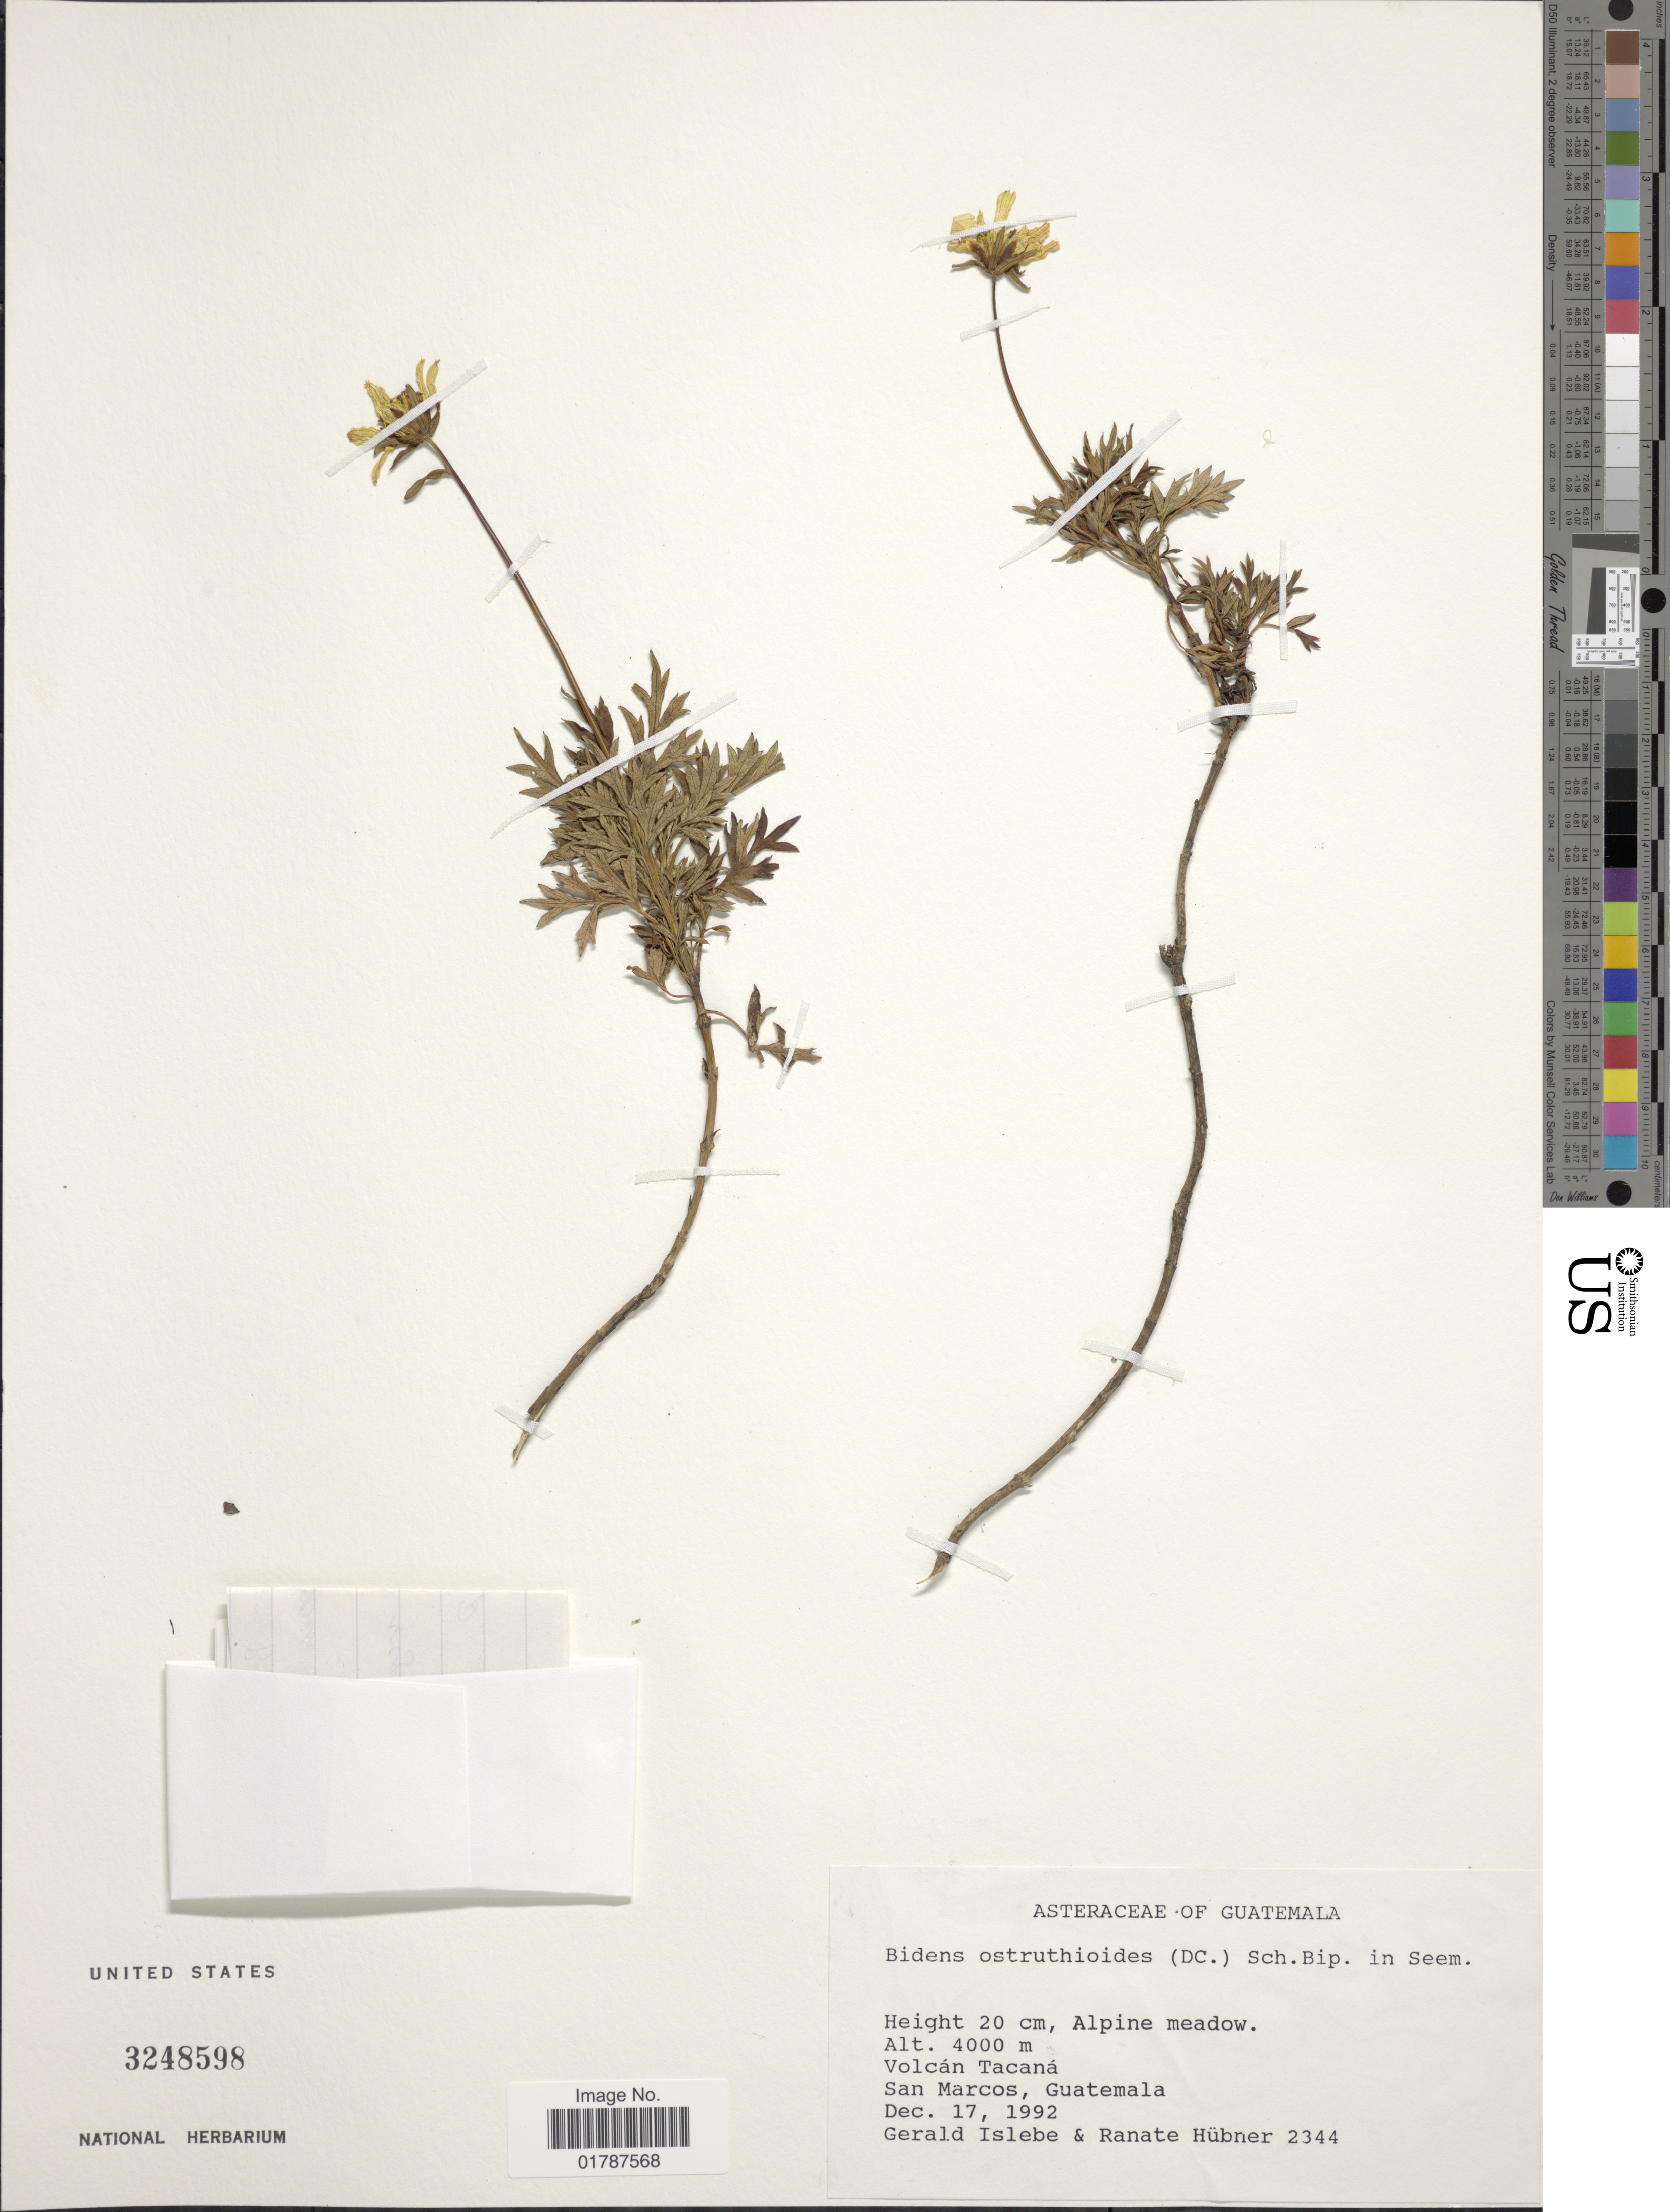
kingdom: Plantae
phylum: Tracheophyta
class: Magnoliopsida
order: Asterales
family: Asteraceae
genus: Bidens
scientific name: Bidens ostruthioides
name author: (DC.) Sch. Bip.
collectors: G. Islebe & R. Hubner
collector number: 2344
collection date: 1992-12-17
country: Guatemala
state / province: San Marcos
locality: Volcan Tacana, San Marcos, Guatemala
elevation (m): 4000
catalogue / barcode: US 3248598